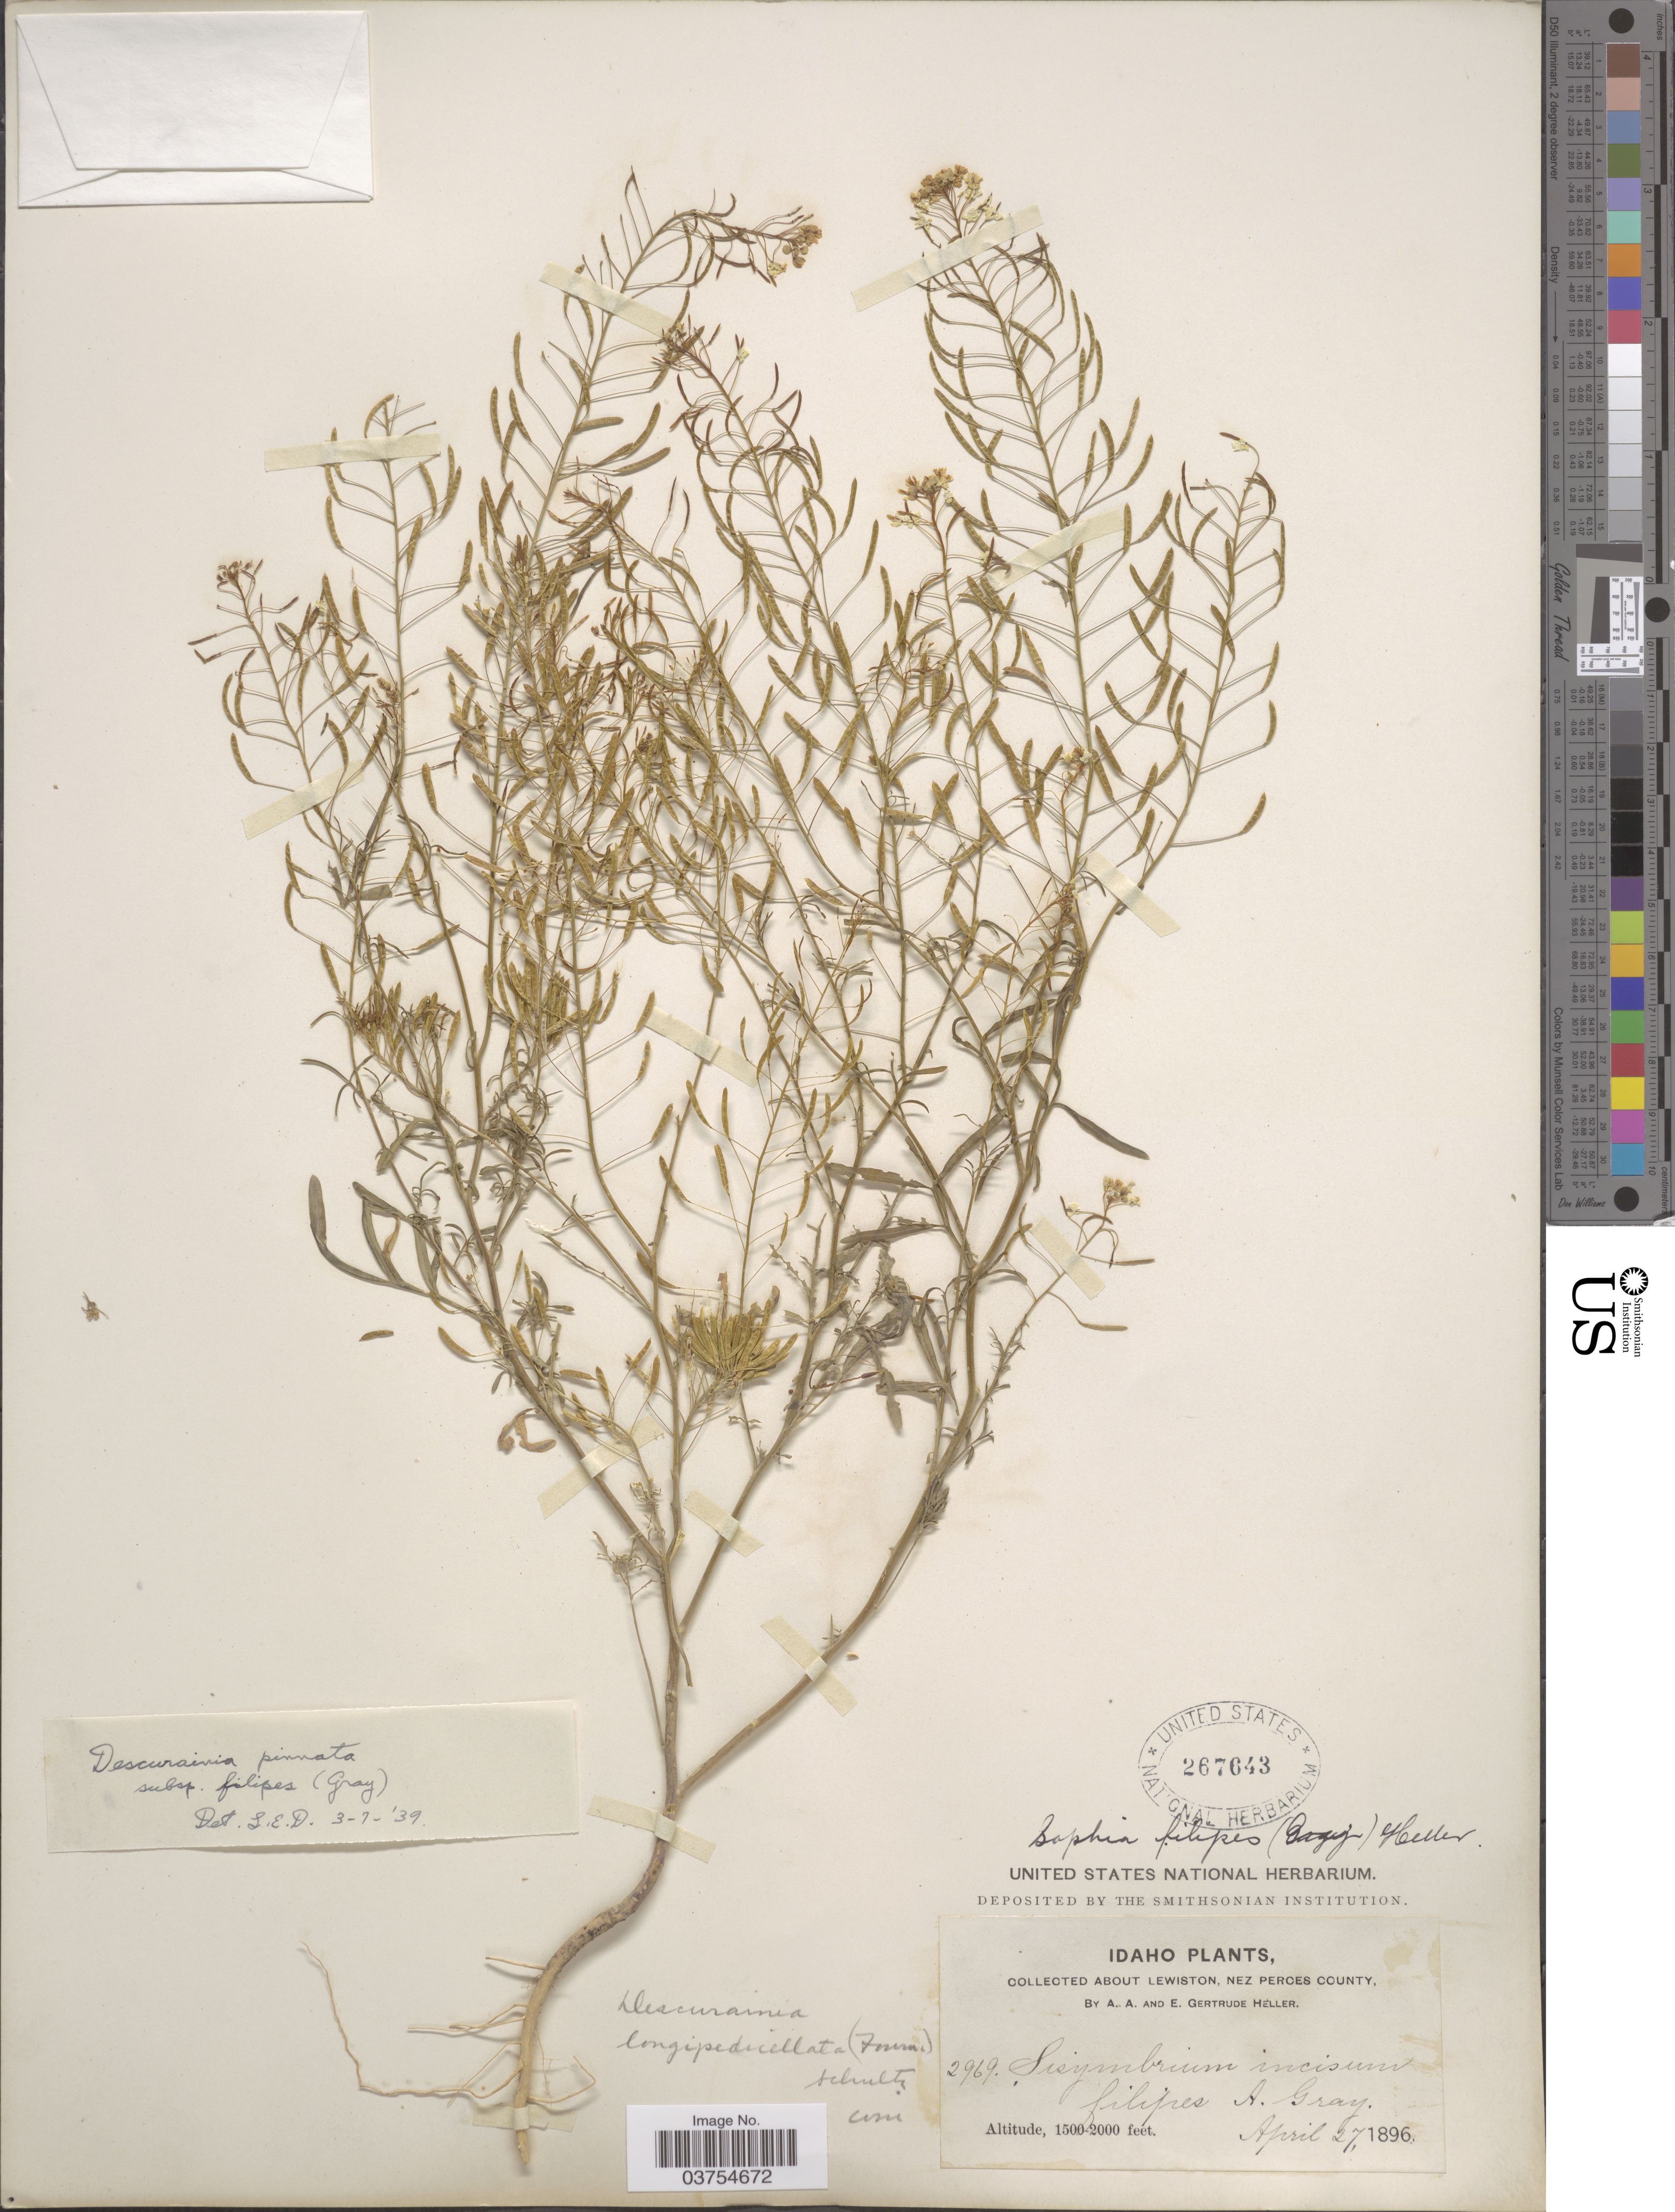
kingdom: Plantae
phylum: Tracheophyta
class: Magnoliopsida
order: Brassicales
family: Brassicaceae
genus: Descurainia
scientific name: Descurainia pinnata subsp. filipes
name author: (A. Gray) Detling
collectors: A. A. Heller & E. G. Heller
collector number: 2969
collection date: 1896-04-27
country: United States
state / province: Idaho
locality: About Lewiston, Nez Perces County.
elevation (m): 457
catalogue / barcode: US 267643